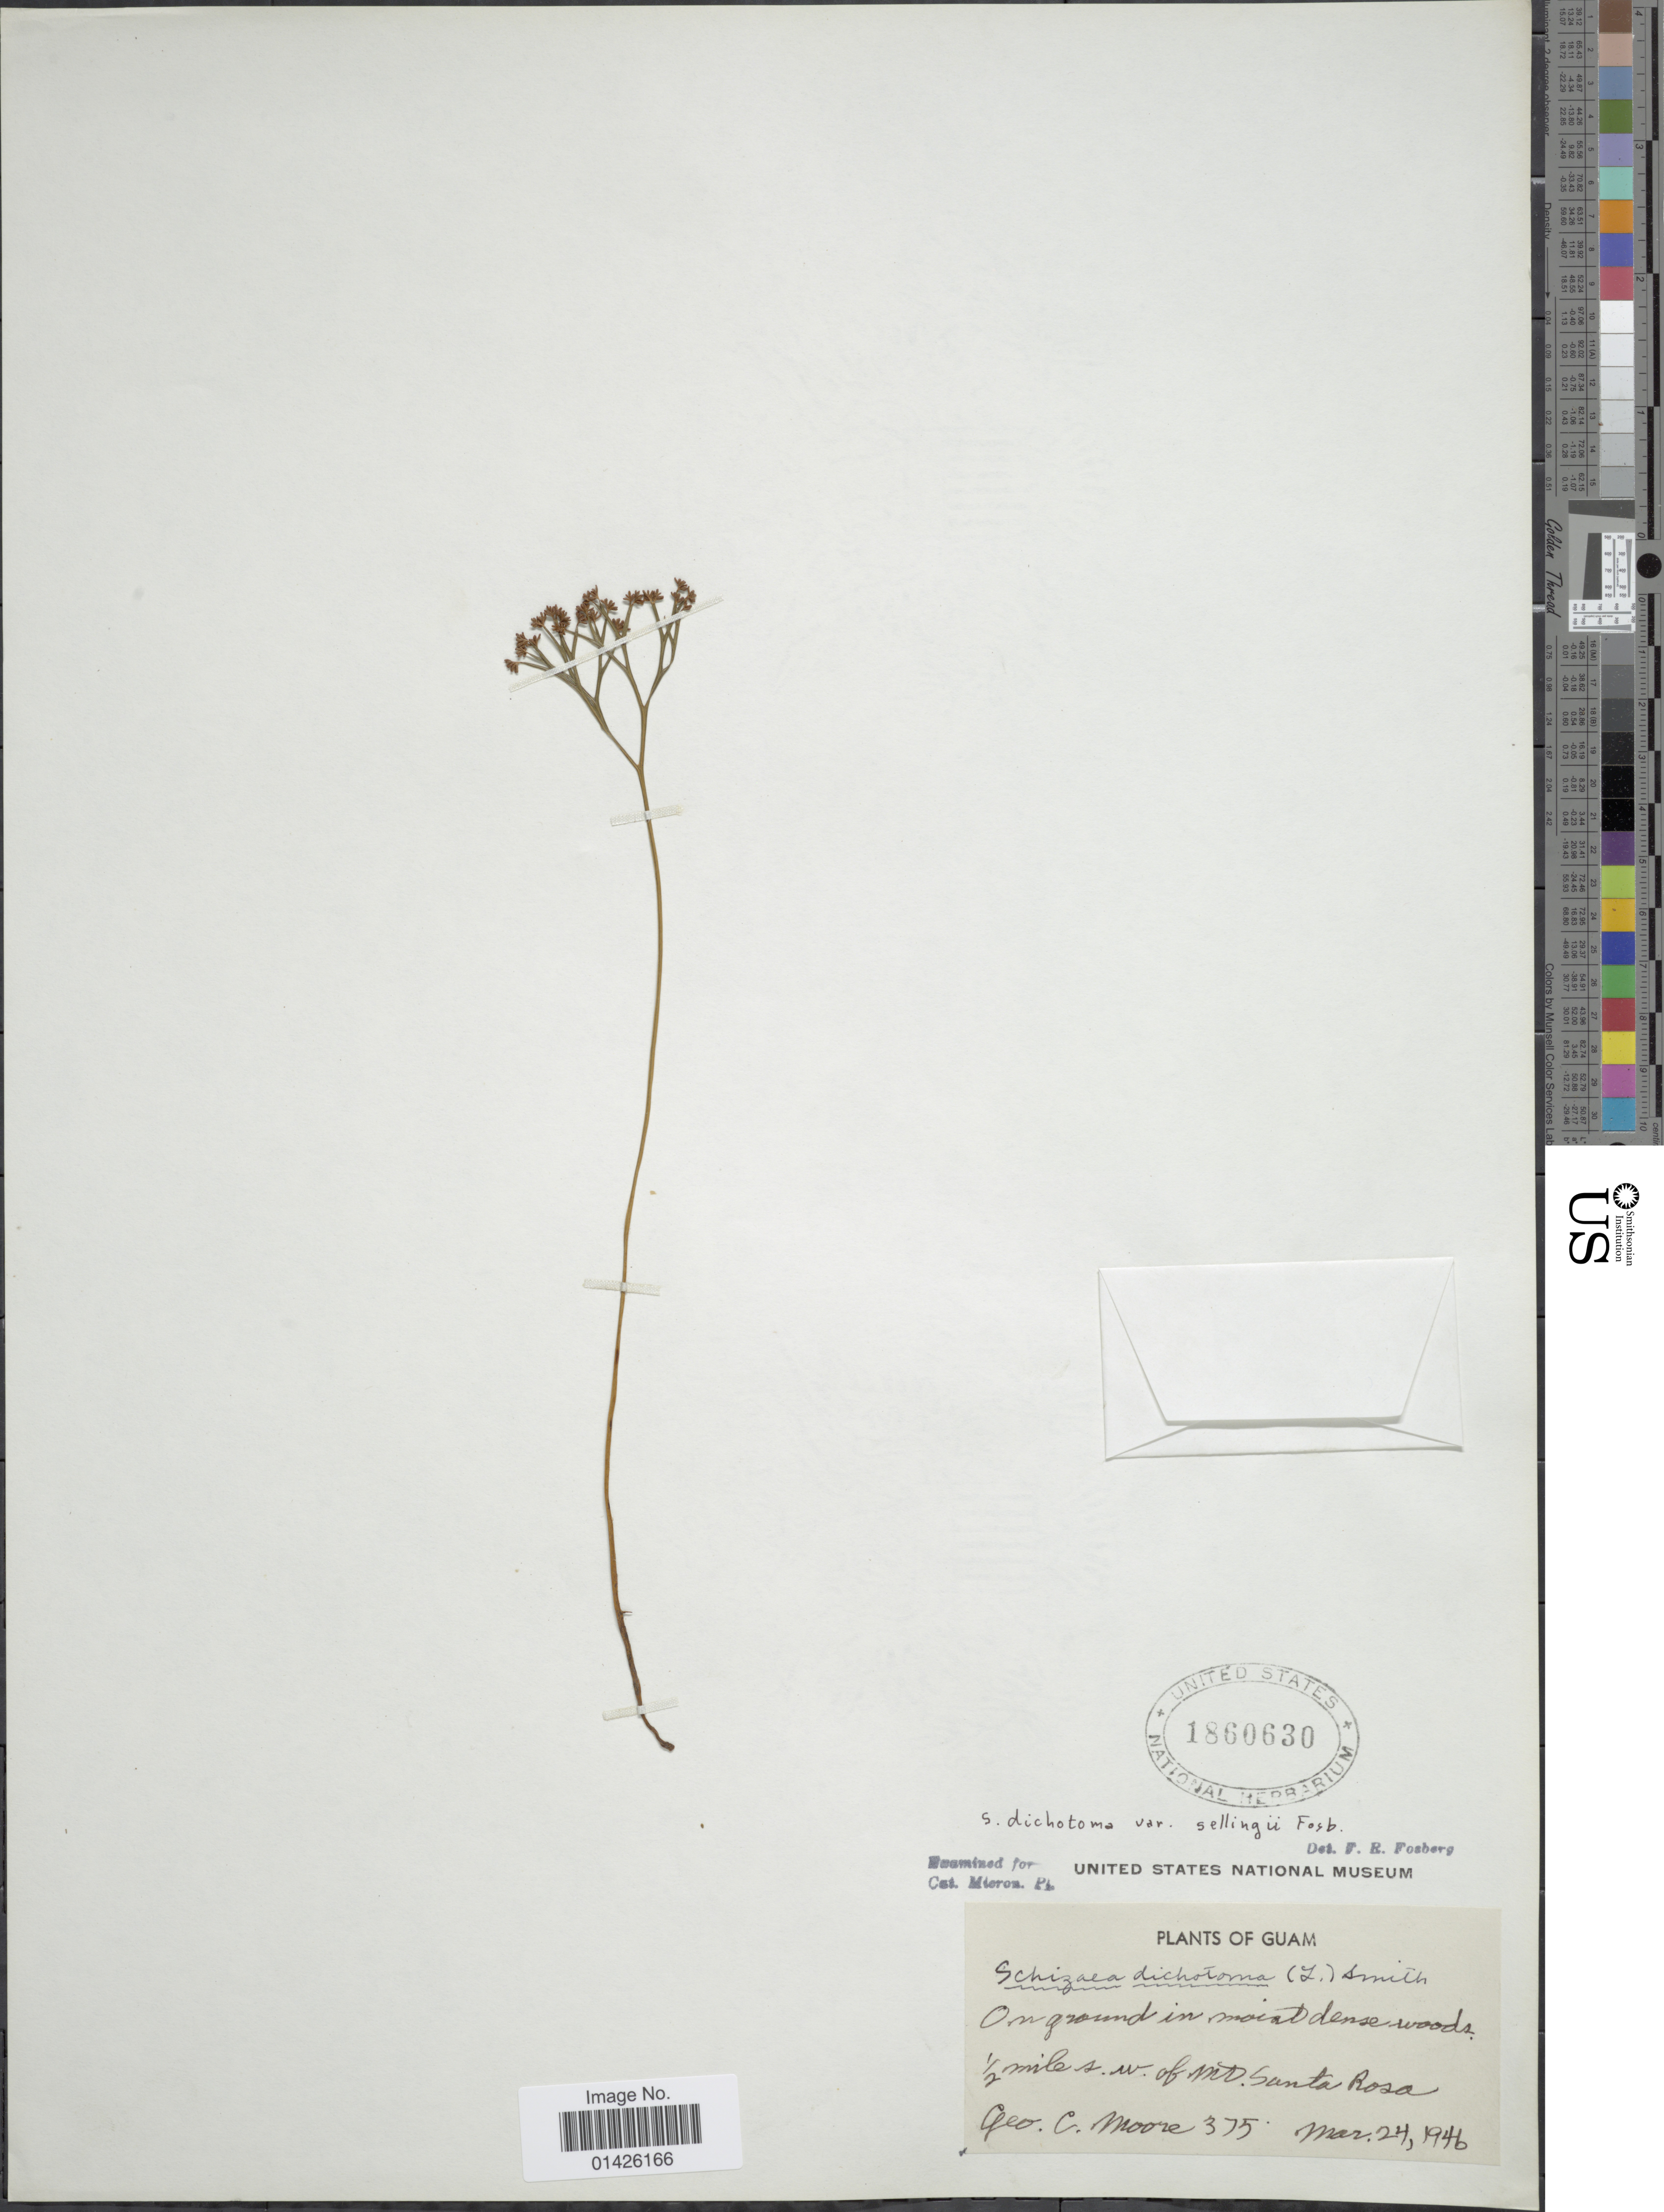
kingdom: Plantae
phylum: Tracheophyta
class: Polypodiopsida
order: Schizaeales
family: Schizaeaceae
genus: Schizaea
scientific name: Schizaea dichotoma var. sellingii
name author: Fosberg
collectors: G. C. Moore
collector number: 375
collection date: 1946-03-24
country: Guam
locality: ½ mile s.w. of Mt Santa Rosa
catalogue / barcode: US 1860630